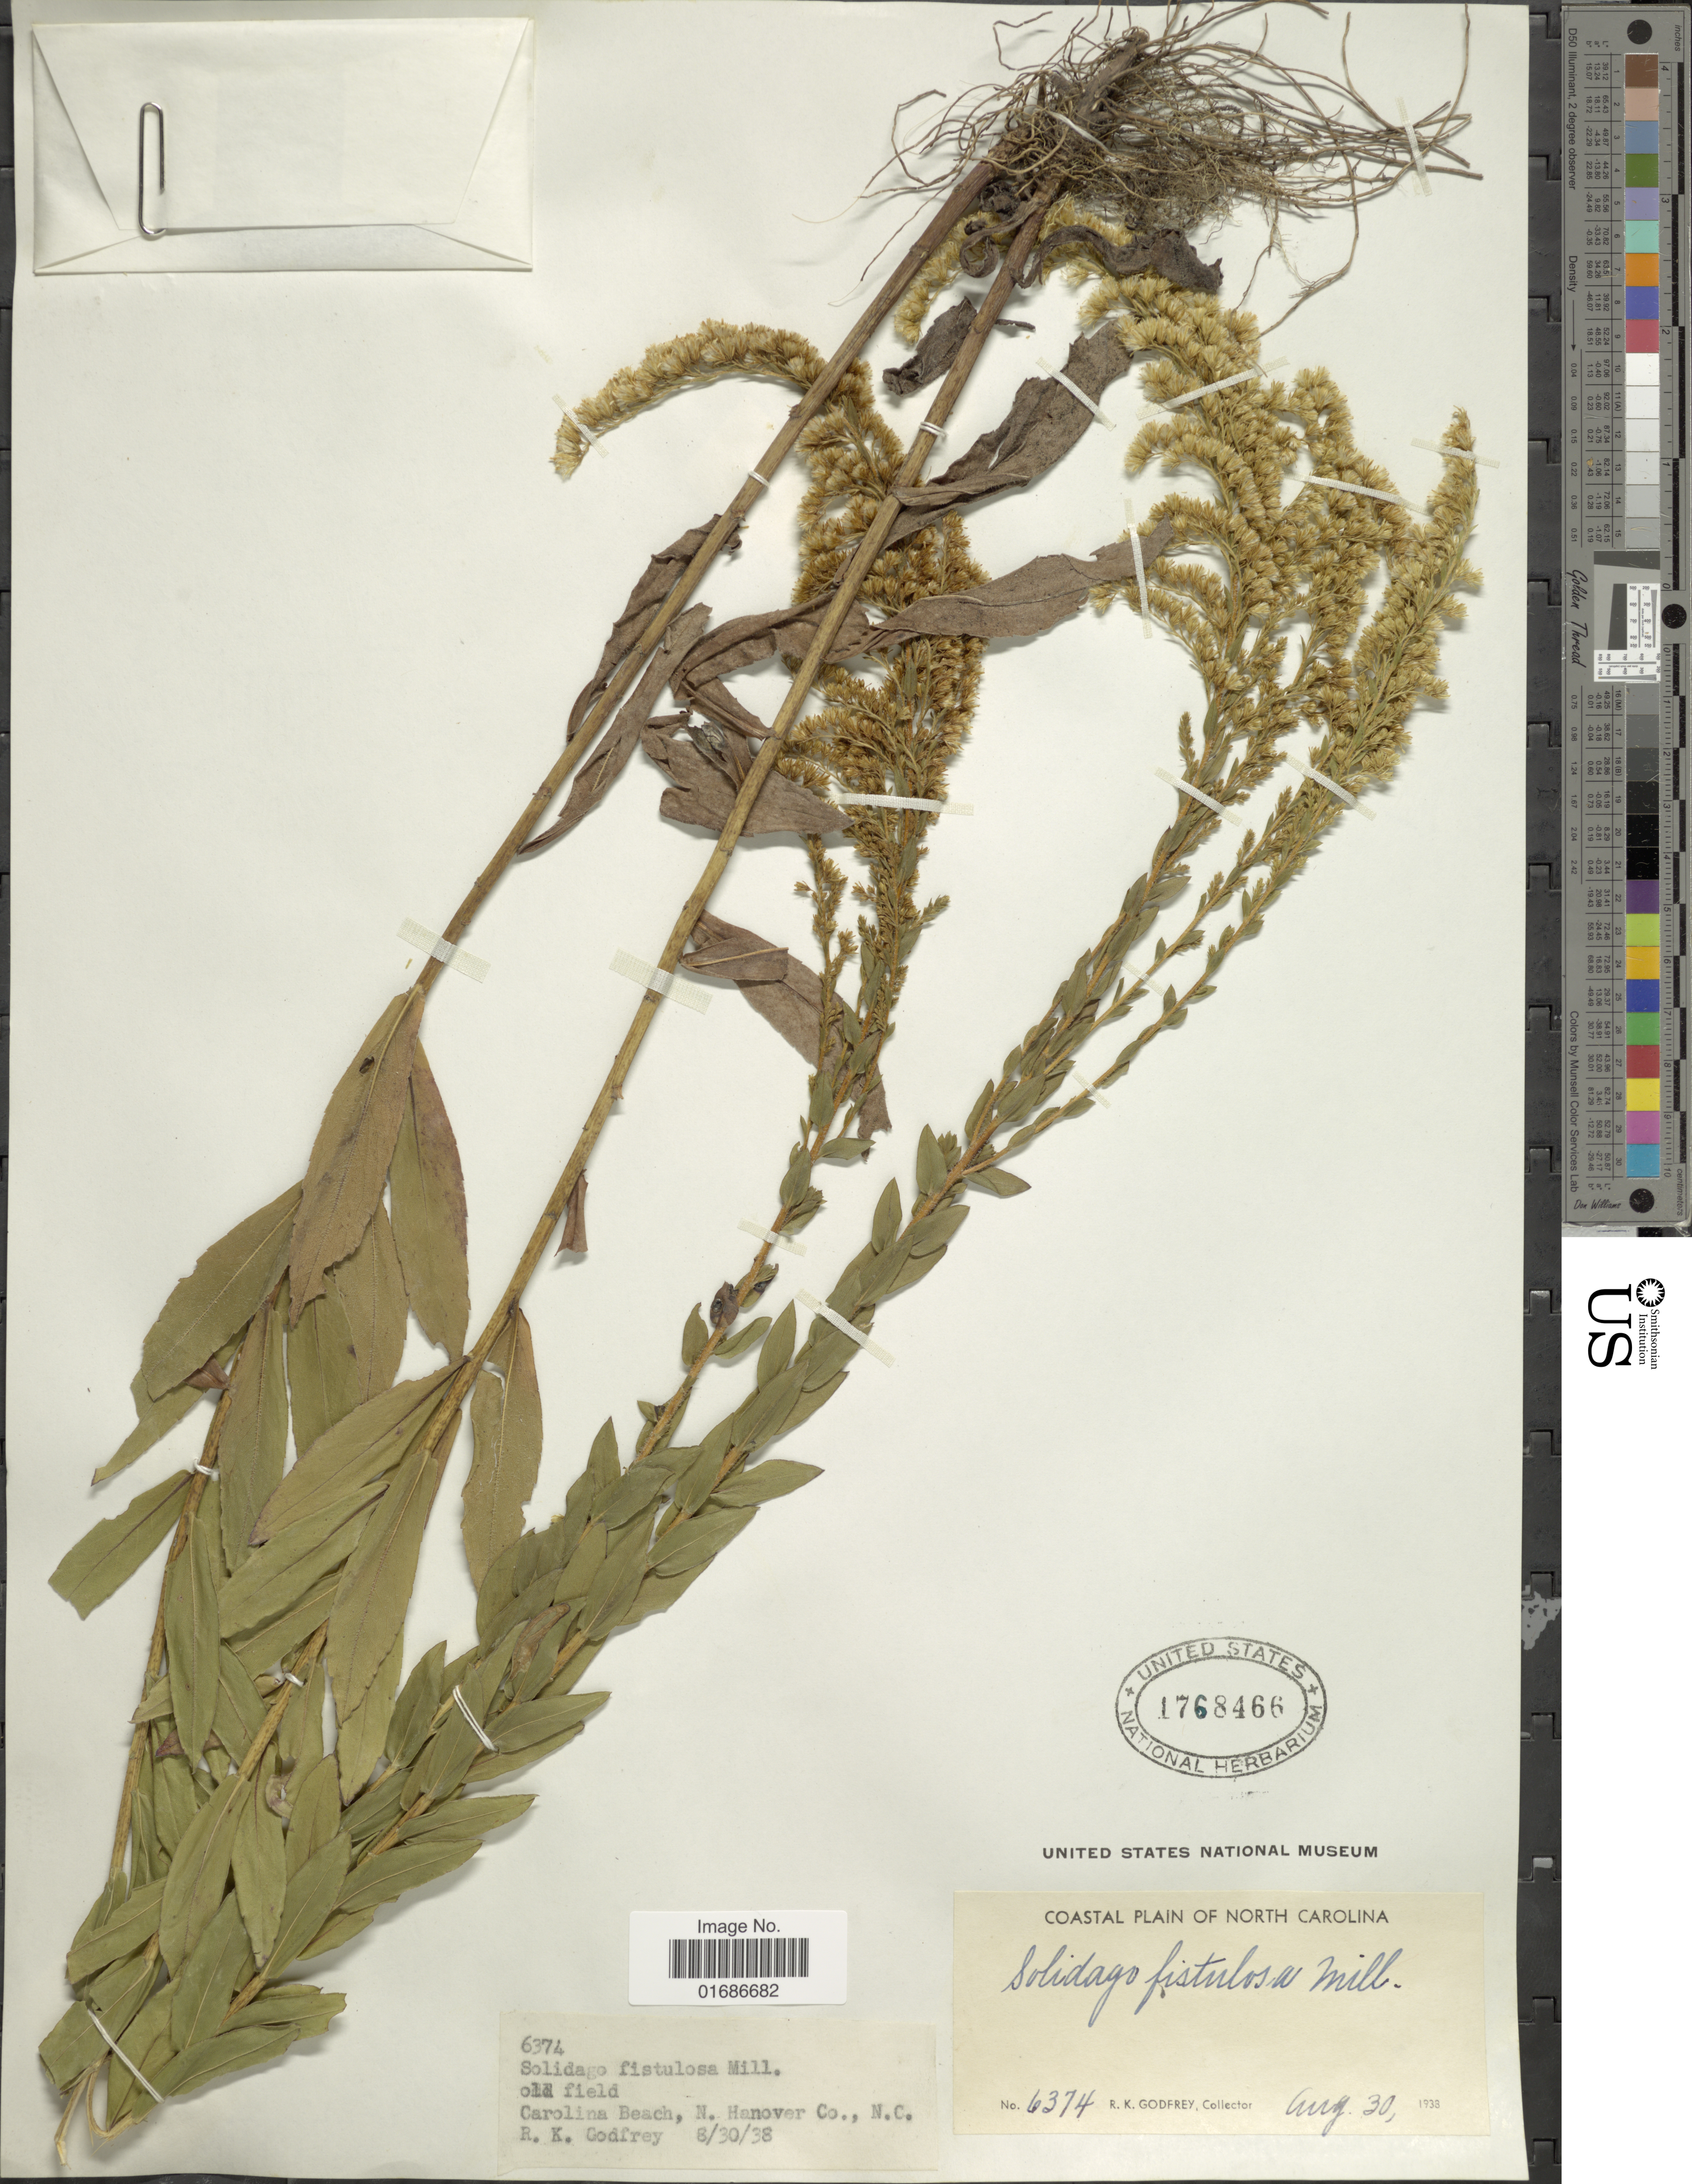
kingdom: Plantae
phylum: Tracheophyta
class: Magnoliopsida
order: Asterales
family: Asteraceae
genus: Solidago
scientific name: Solidago fistulosa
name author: Mill.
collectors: R. K. Godfrey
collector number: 6374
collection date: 1933-08-30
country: United States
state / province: North Carolina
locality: Coastal Plain of North Carolina, Carolina Beach, N. Hanover Co., N. C.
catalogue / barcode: US 1768466